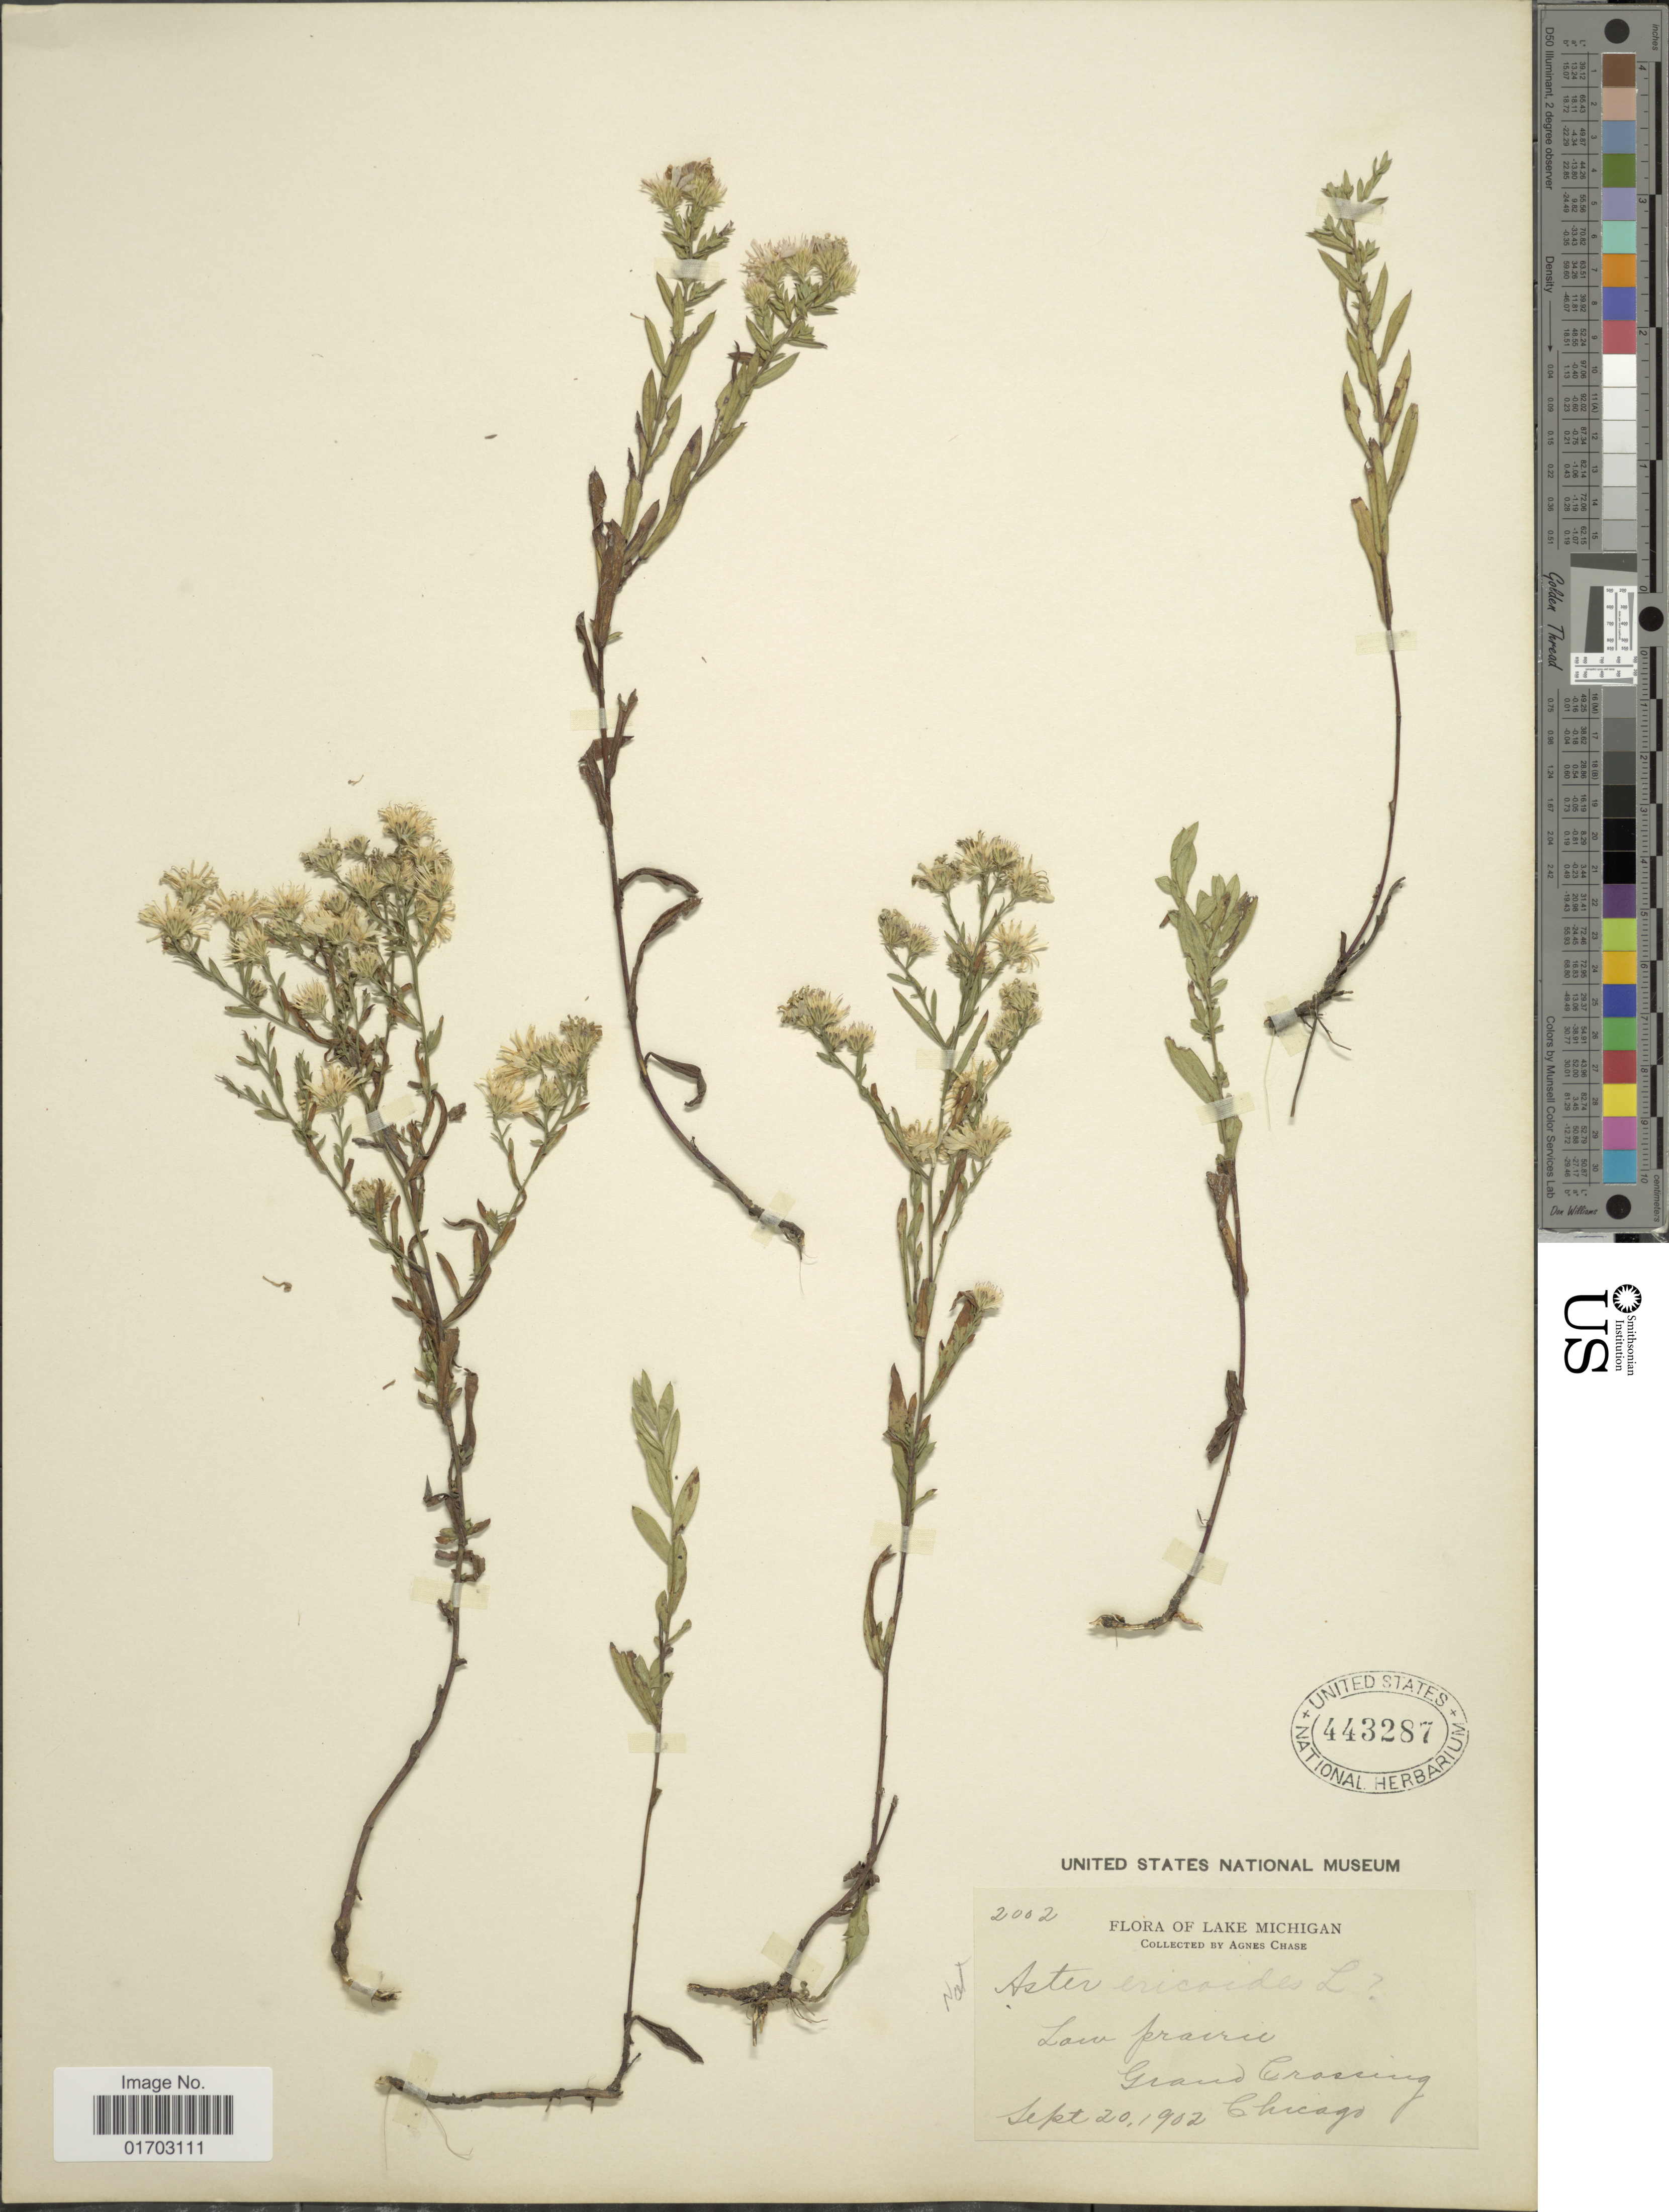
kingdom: Plantae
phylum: Tracheophyta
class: Magnoliopsida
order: Asterales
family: Asteraceae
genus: Symphyotrichum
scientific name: Symphyotrichum simplex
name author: (Willd.) Á. Löve & D. Löve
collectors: A. Chase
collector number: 2002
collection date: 1902-09-20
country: United States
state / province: Michigan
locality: Lake Michigan, Grand Crossing, Chicago.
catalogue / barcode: US 443287